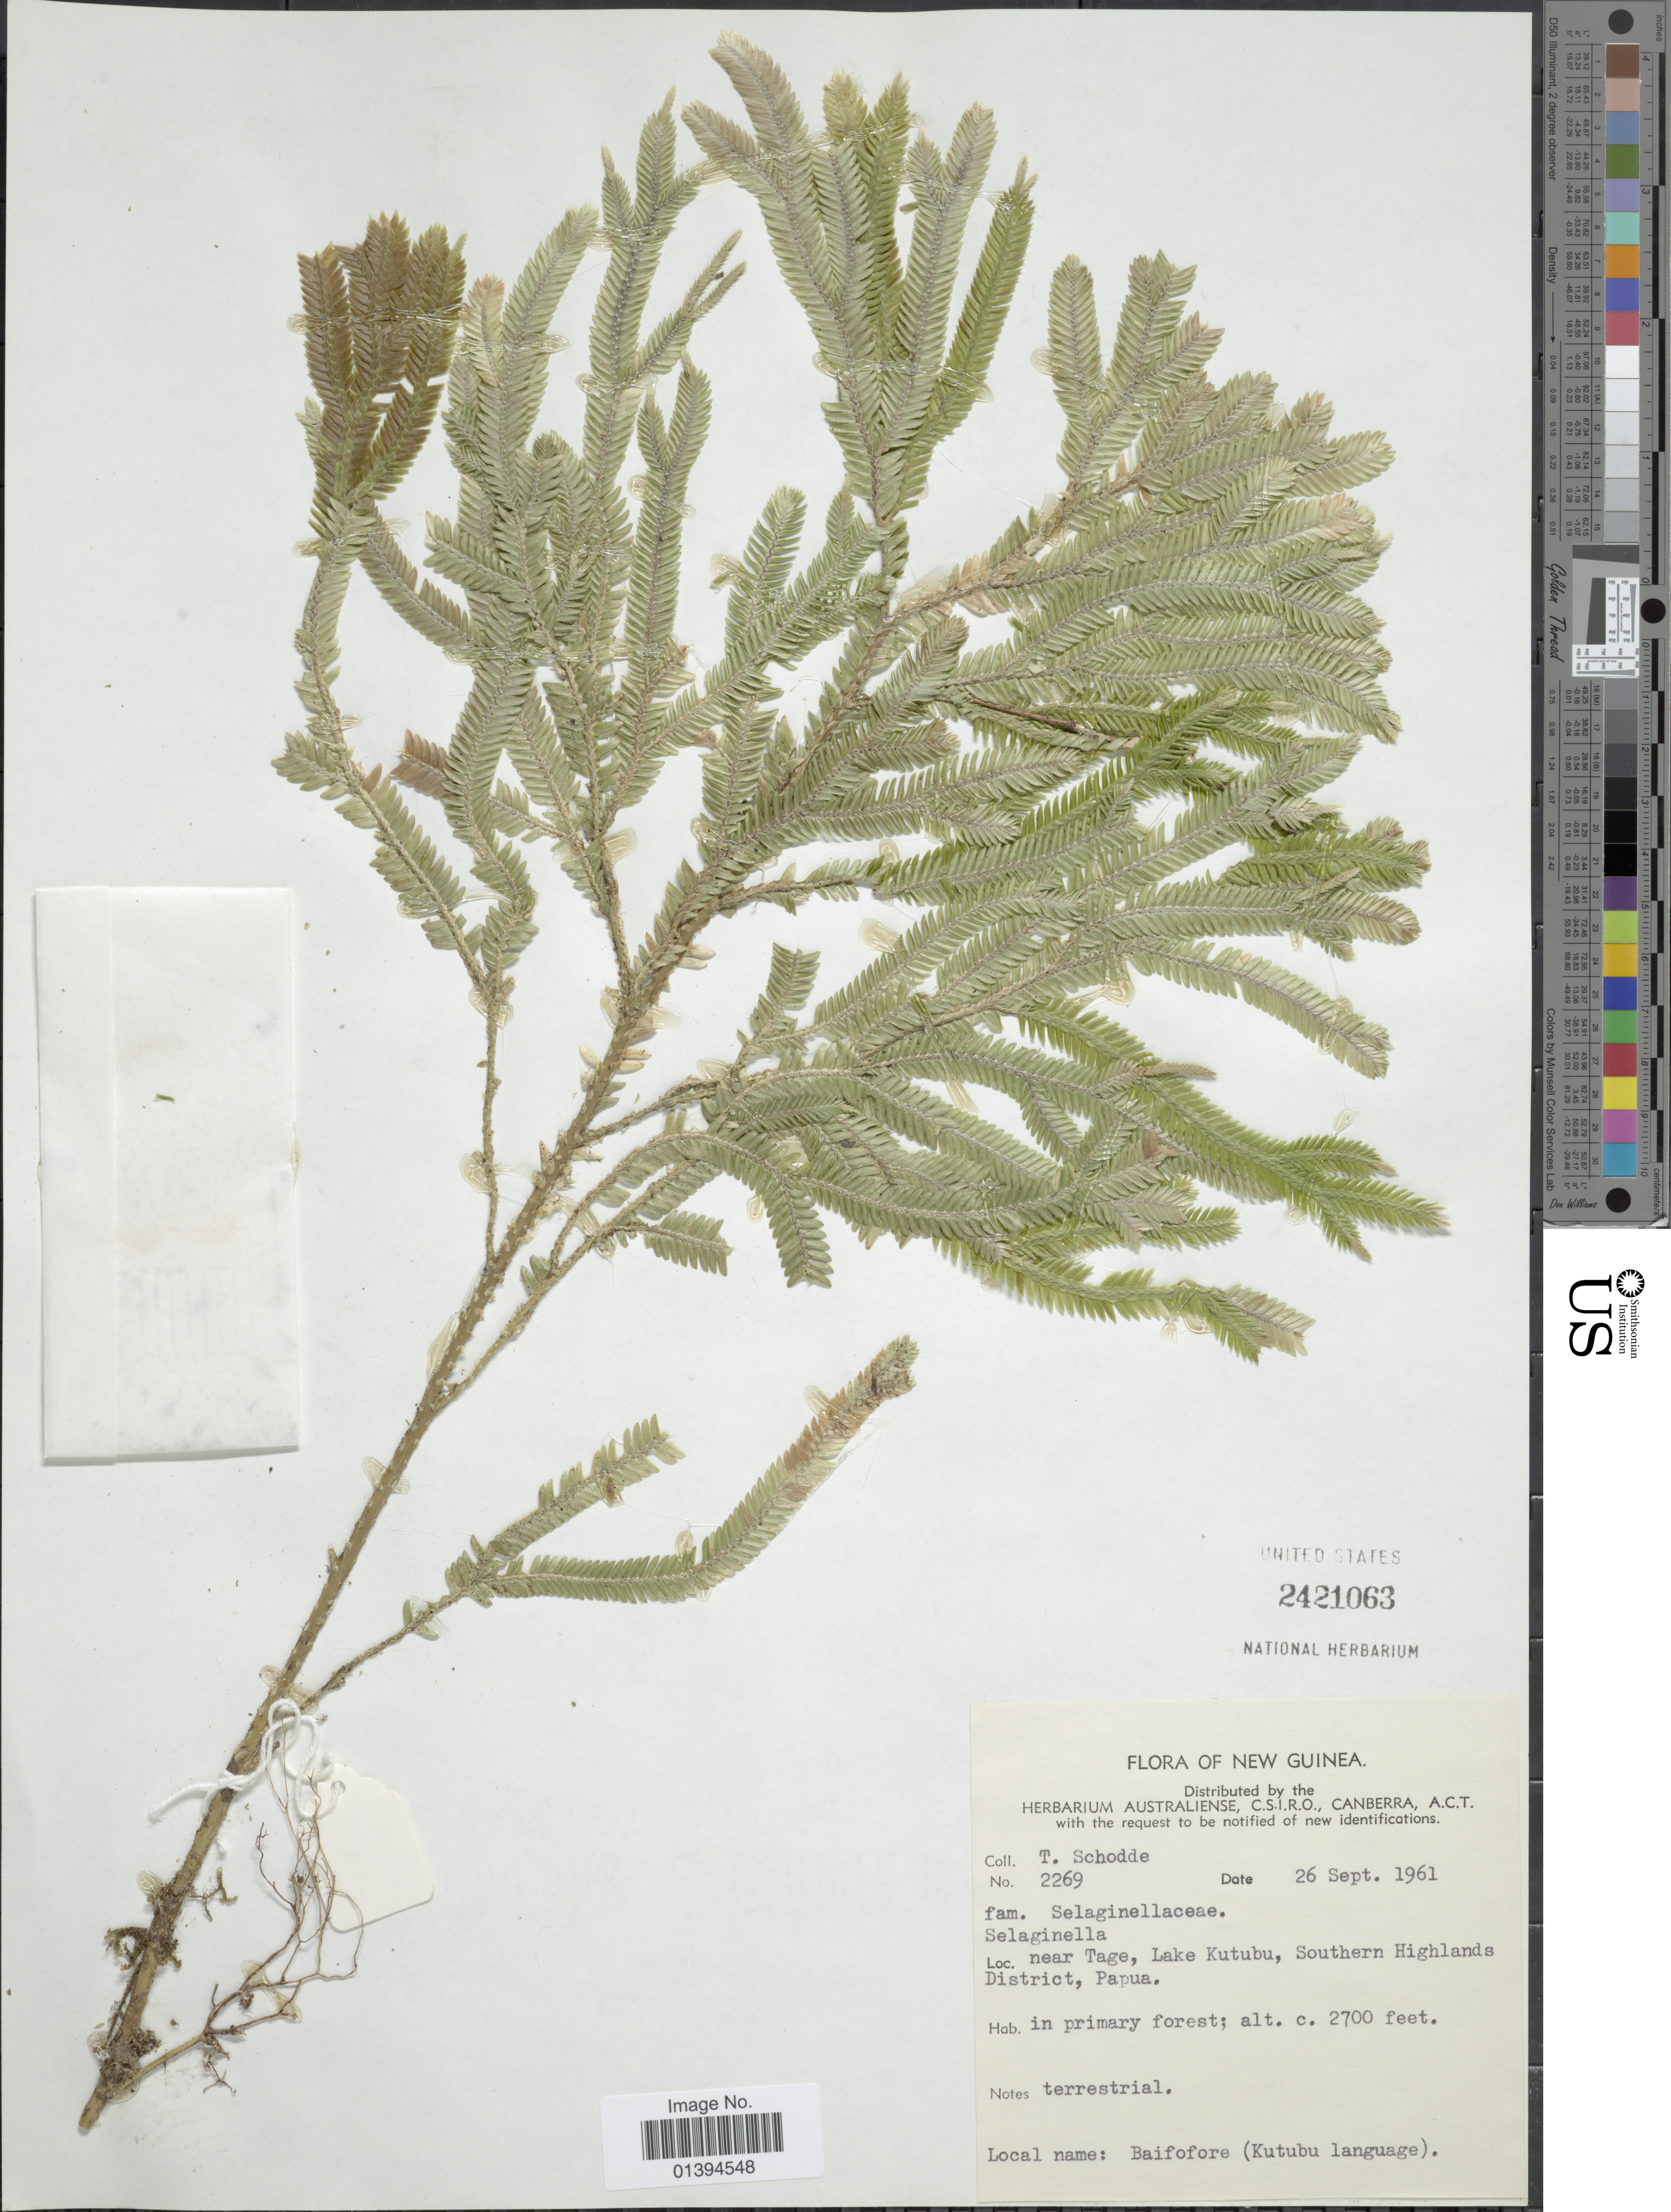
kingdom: Plantae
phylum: Tracheophyta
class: Lycopodiopsida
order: Selaginellales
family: Selaginellaceae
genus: Selaginella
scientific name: Selaginella sp.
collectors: R. Schodde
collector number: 2269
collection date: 1961-09-26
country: Papua New Guinea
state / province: Southern Highlands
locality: New Guinea, near Tage, Lake kutubu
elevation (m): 823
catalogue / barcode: US 2421063